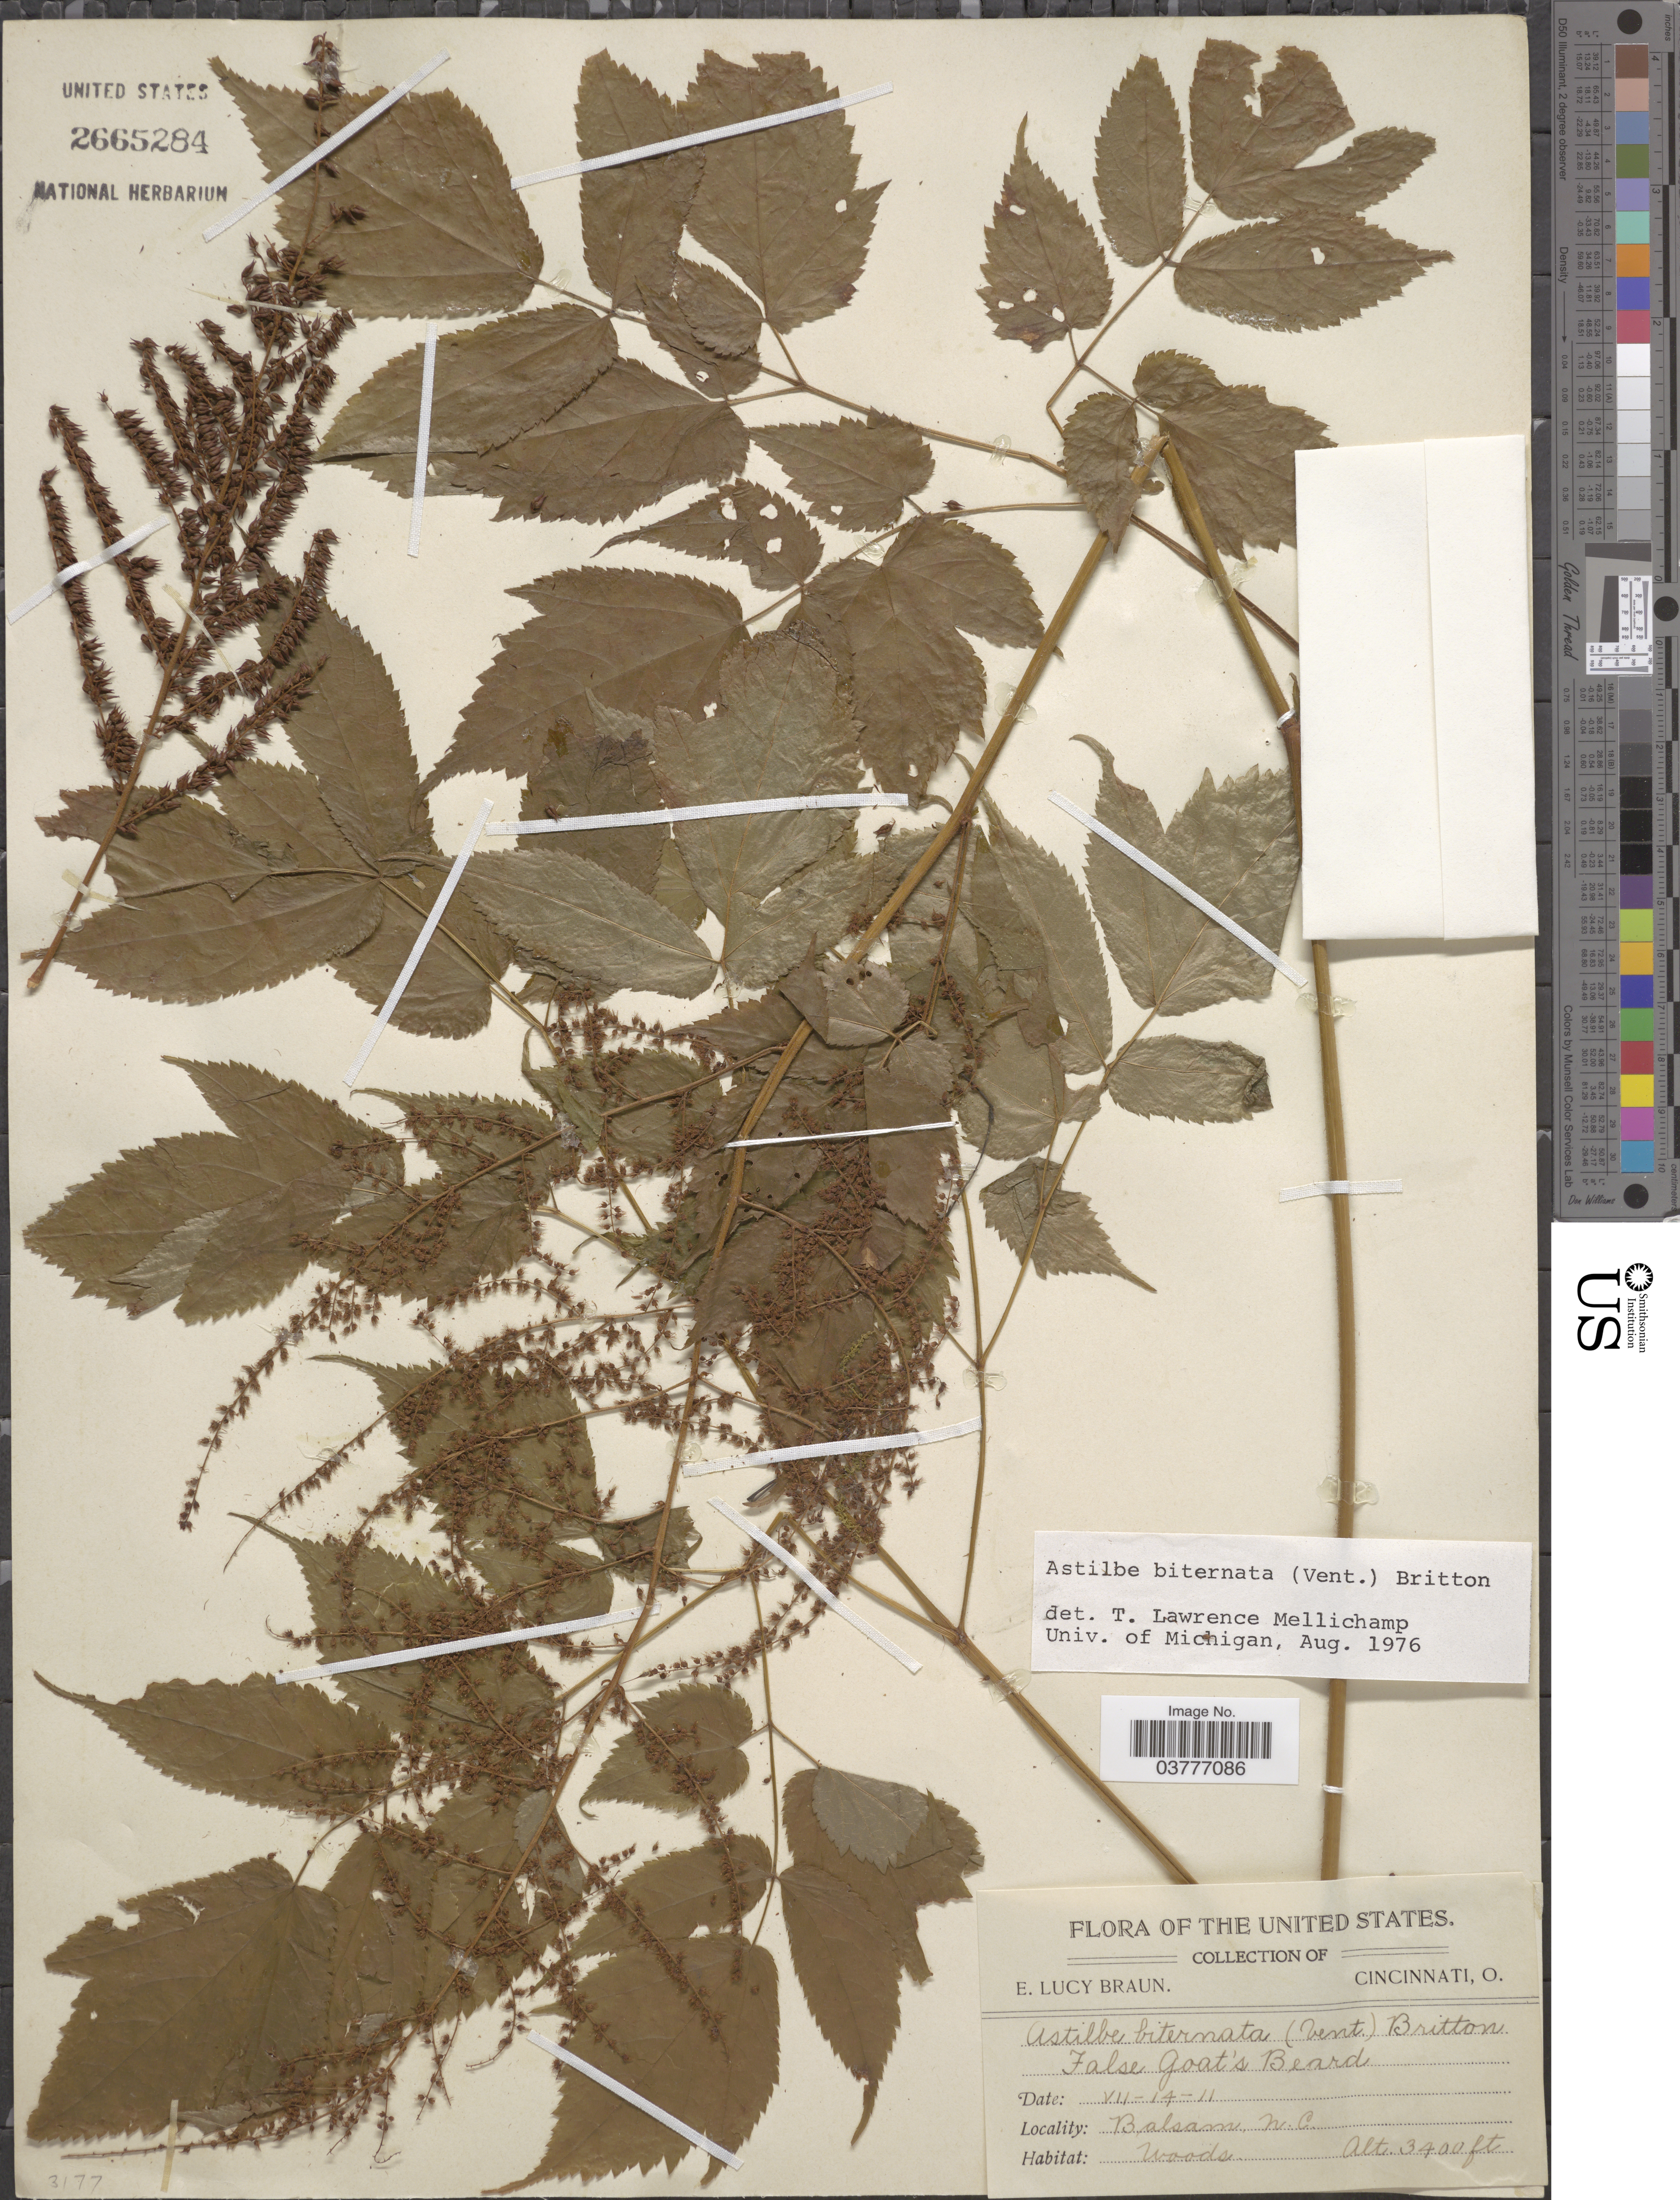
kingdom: Plantae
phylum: Tracheophyta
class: Magnoliopsida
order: Saxifragales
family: Saxifragaceae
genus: Astilbe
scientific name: Astilbe biternata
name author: (Vent.) Britton ex Kearney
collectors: E. L. Braun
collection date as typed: Transcribed d/m/y: 14/7/11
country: United States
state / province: North Carolina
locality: Balsam.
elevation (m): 1036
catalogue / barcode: US 2665284